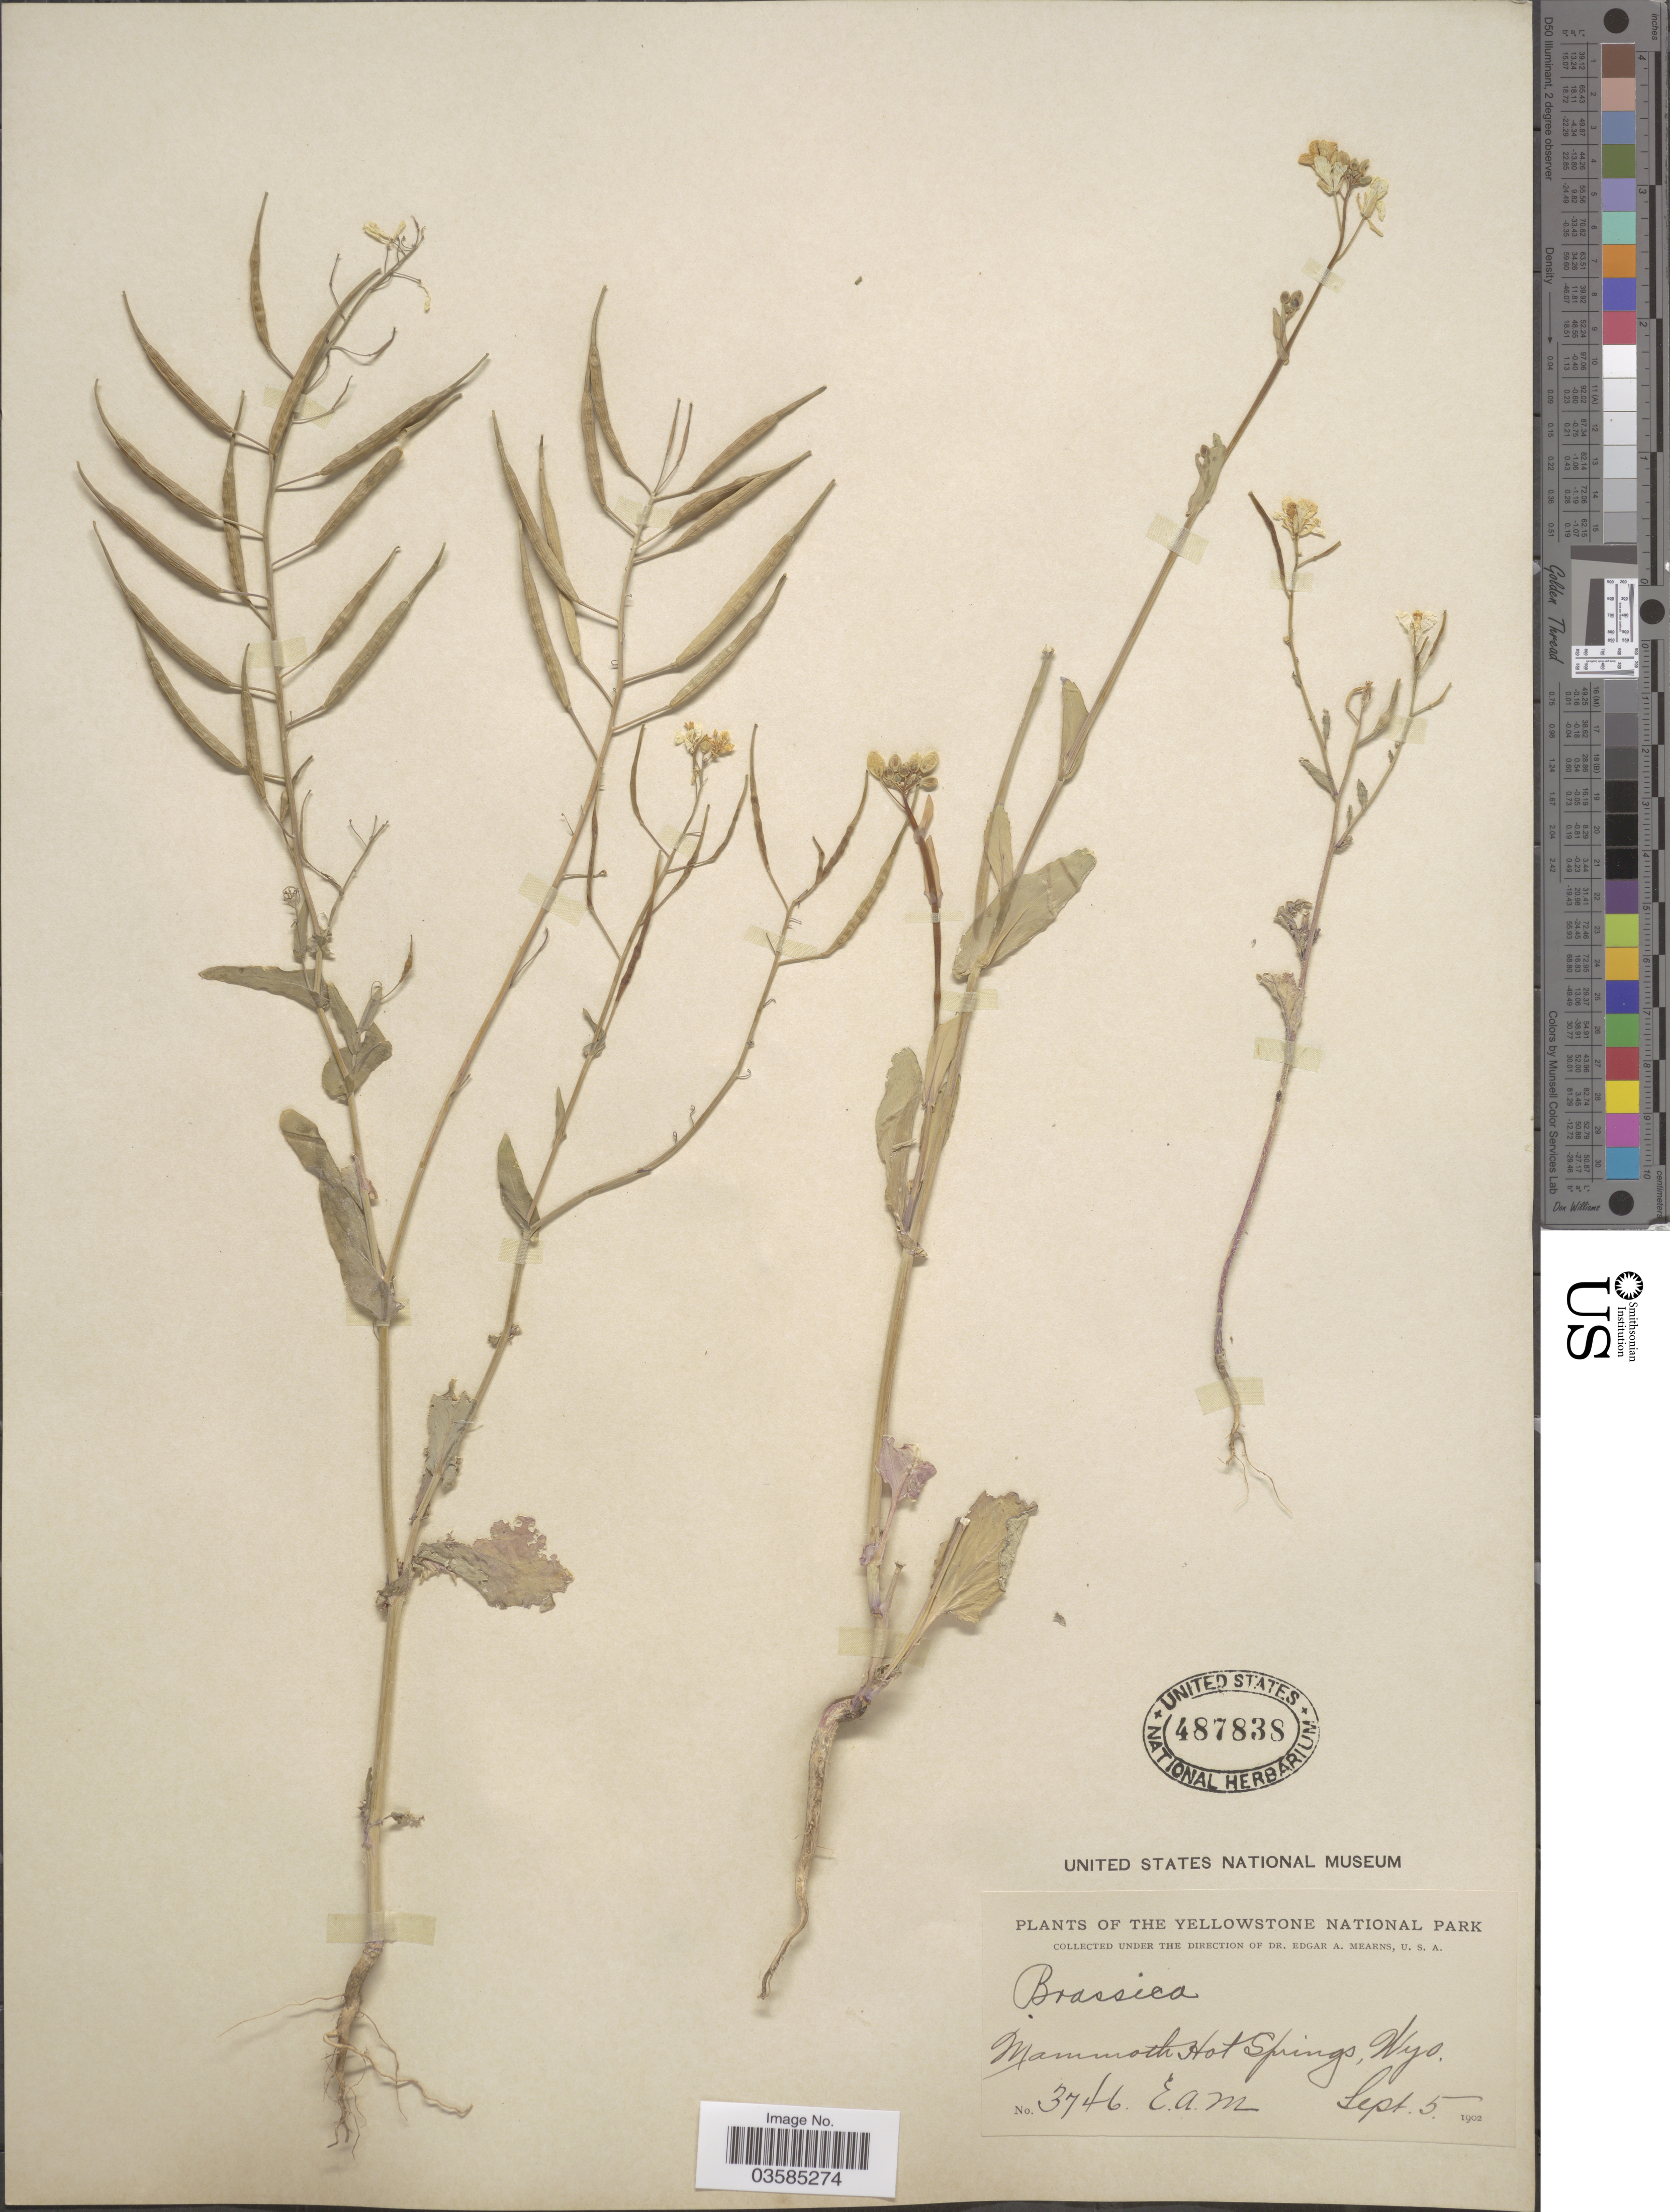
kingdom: Plantae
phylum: Tracheophyta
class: Magnoliopsida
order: Brassicales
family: Brassicaceae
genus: Brassica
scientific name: Brassica sp.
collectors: E. A. Mearns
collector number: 3746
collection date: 1902-09-05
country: United States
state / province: Wyoming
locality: Yellowstone National Park. Mammoth Hot Springs.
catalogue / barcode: US 487838